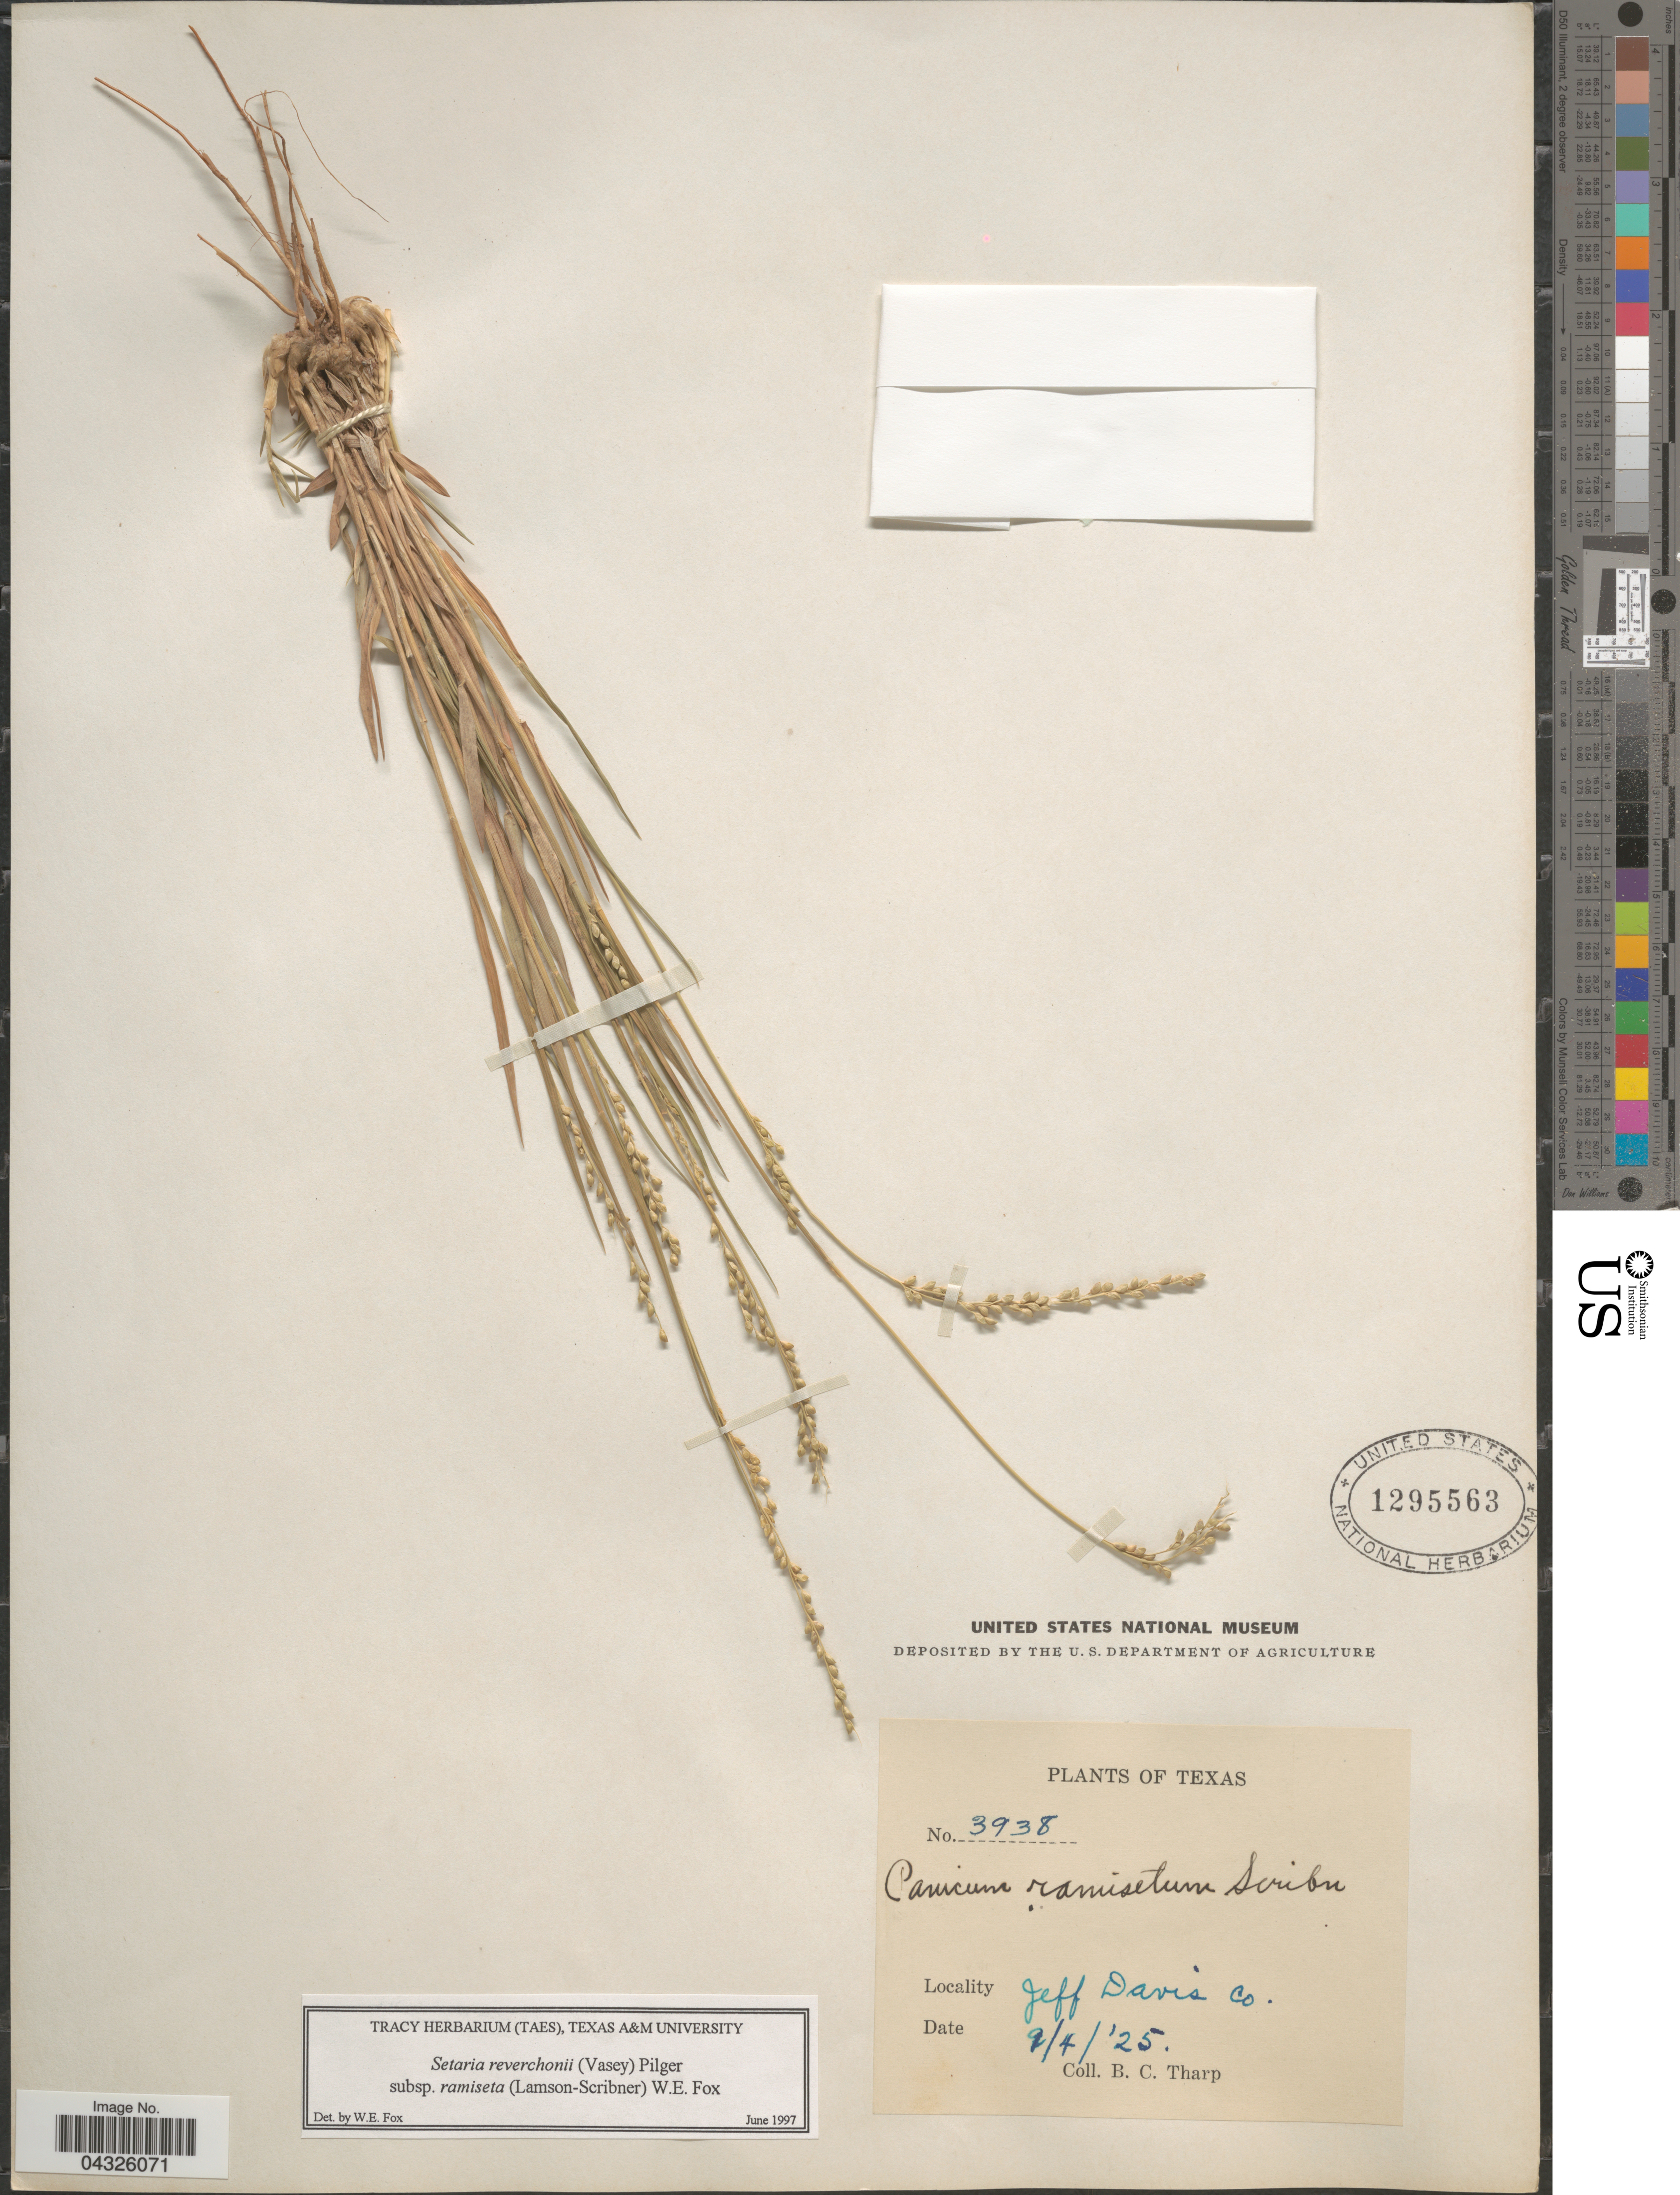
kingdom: Plantae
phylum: Tracheophyta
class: Liliopsida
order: Poales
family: Poaceae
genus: Setaria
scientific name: Setaria reverchonii subsp. ramiseta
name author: (Scribn.) W.E. Fox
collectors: B. C. Tharp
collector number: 3938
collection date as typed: Transcribed d/m/y: 4/1/25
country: United States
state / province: Texas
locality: Jeff Davis Co.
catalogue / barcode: US 1295563